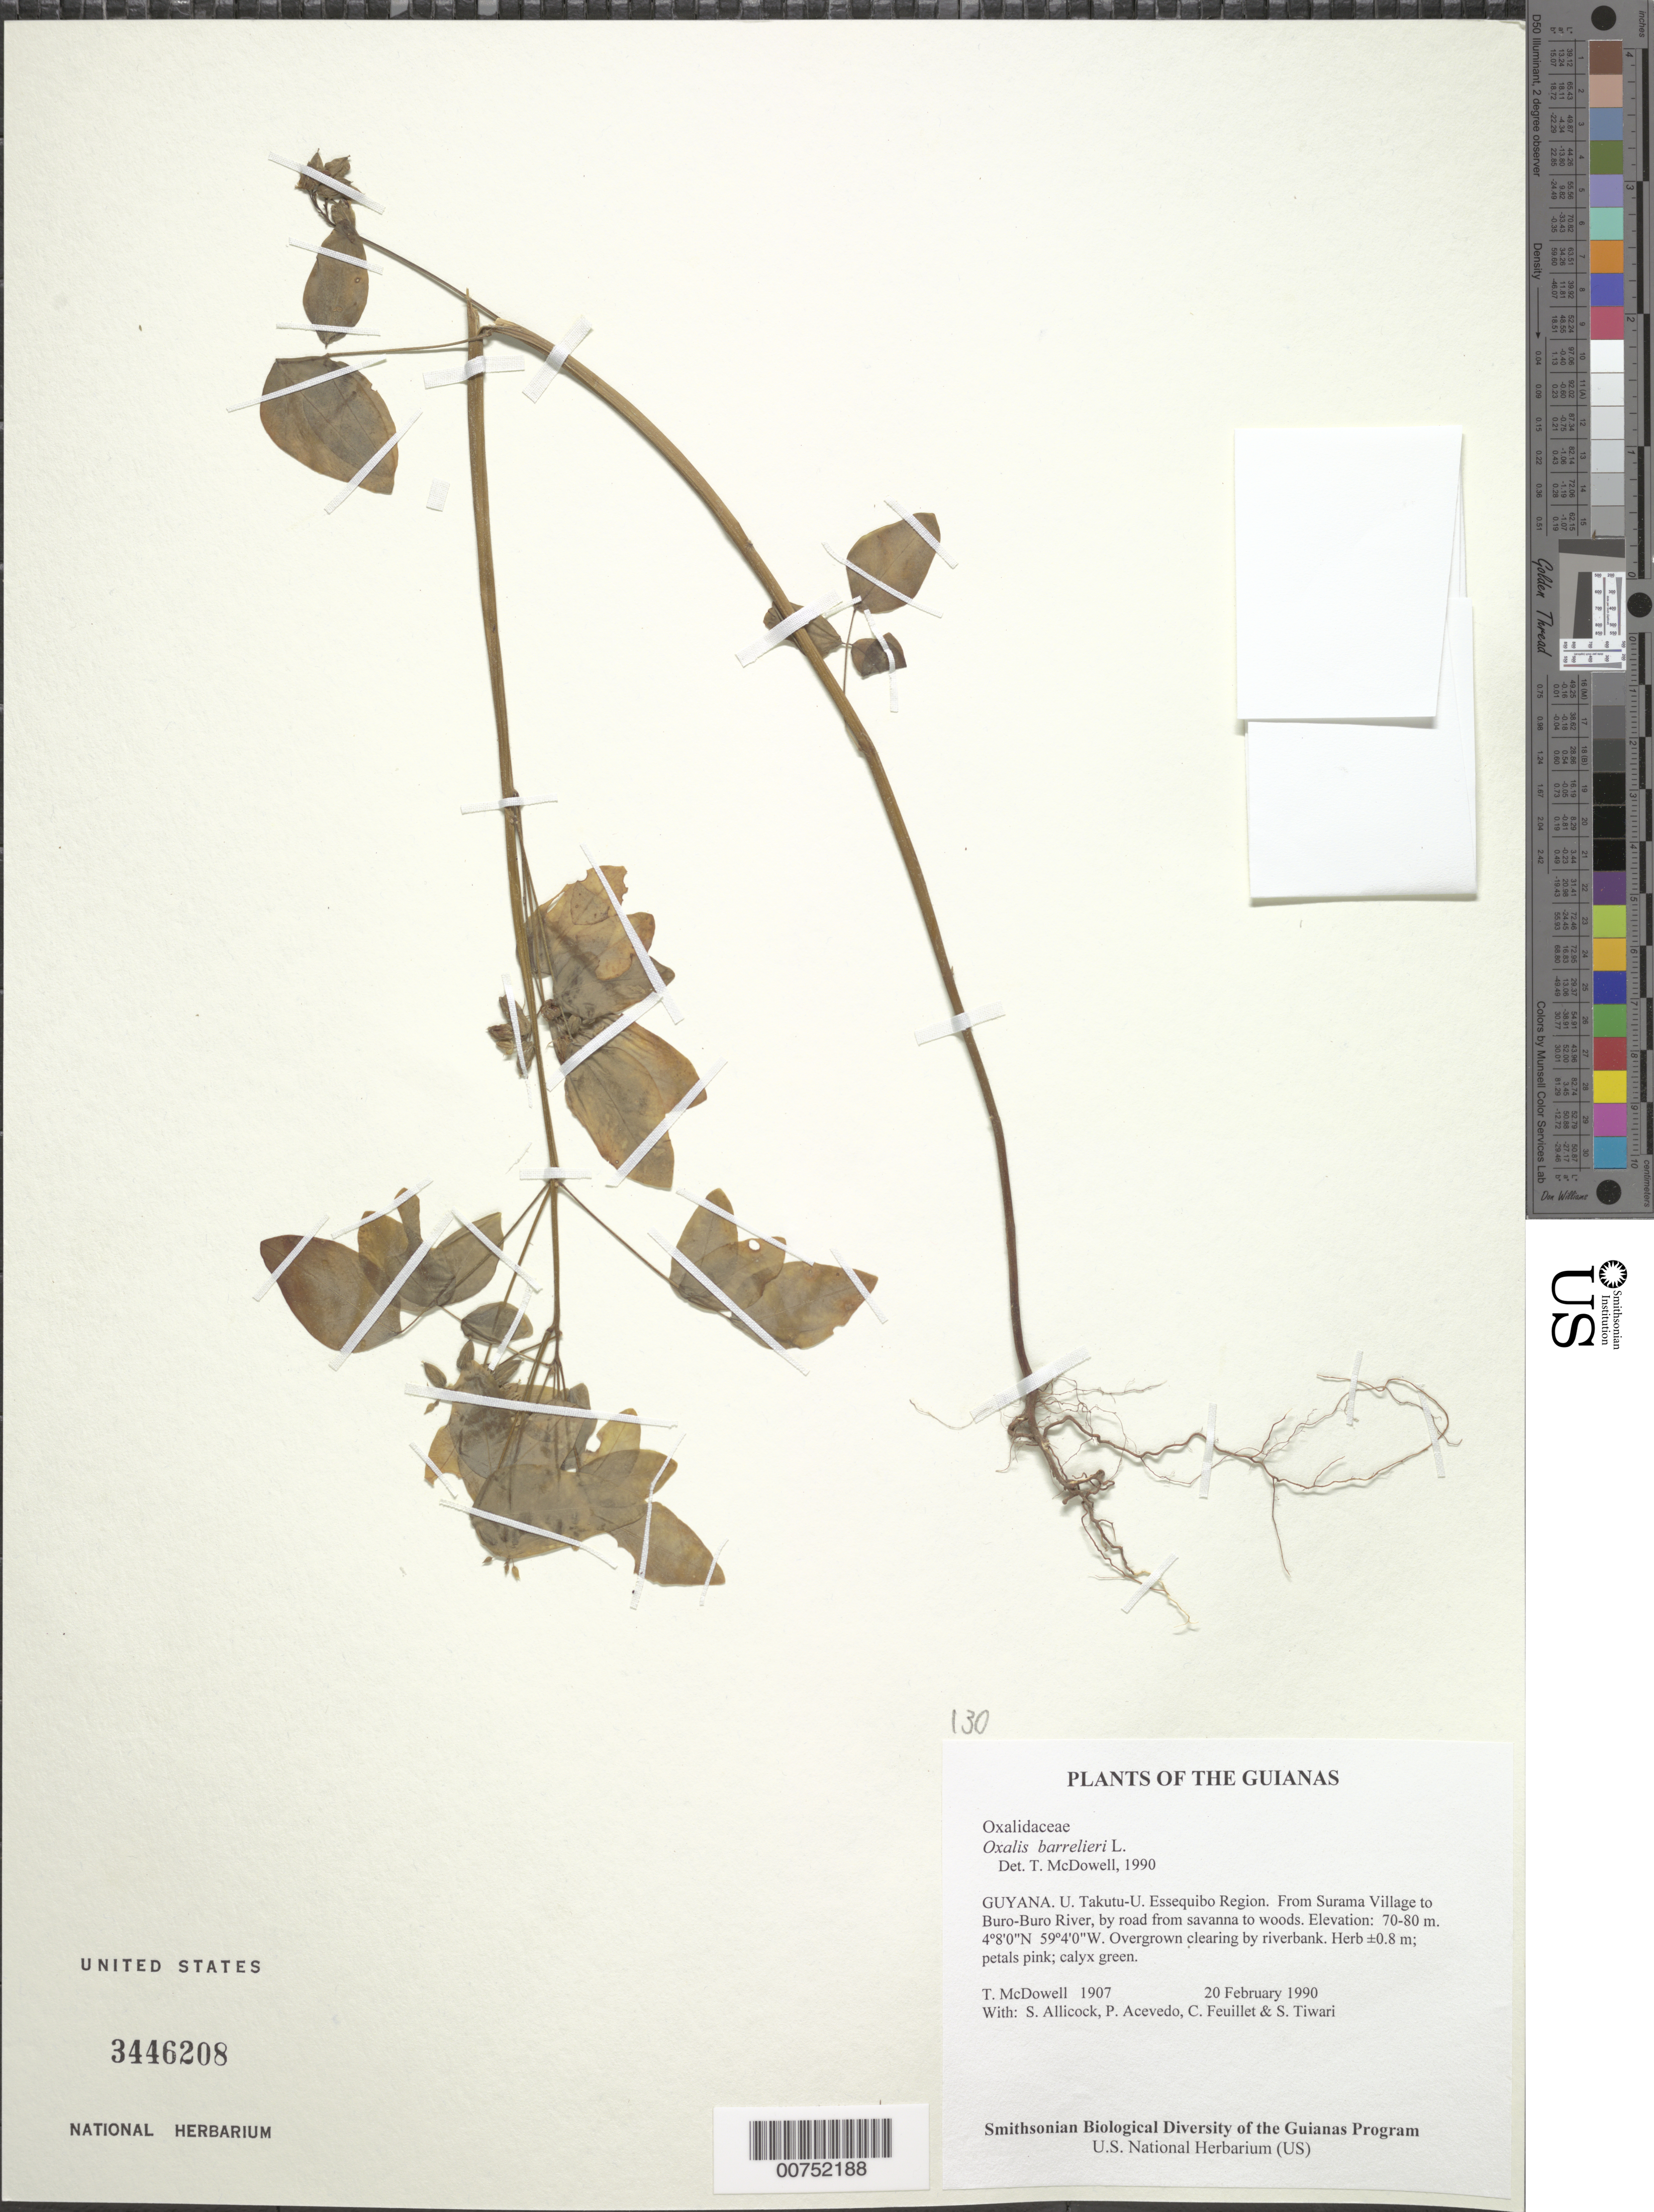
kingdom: Plantae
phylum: Tracheophyta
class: Magnoliopsida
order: Oxalidales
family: Oxalidaceae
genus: Oxalis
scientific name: Oxalis barrelieri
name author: L.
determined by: McDowell, T.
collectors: T. McDowell, S. Allicock, P. Acevedo-Rodr., C. Feuillet & S. Tiwari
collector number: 1907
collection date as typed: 20 February 1990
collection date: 1990-02-20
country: Guyana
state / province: U. Takutu-U. Essequibo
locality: From Surama Village to Buro-Buro River, by road from savanna to woods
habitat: Overgrown clearing by riverbank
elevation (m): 70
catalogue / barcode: US 3446208